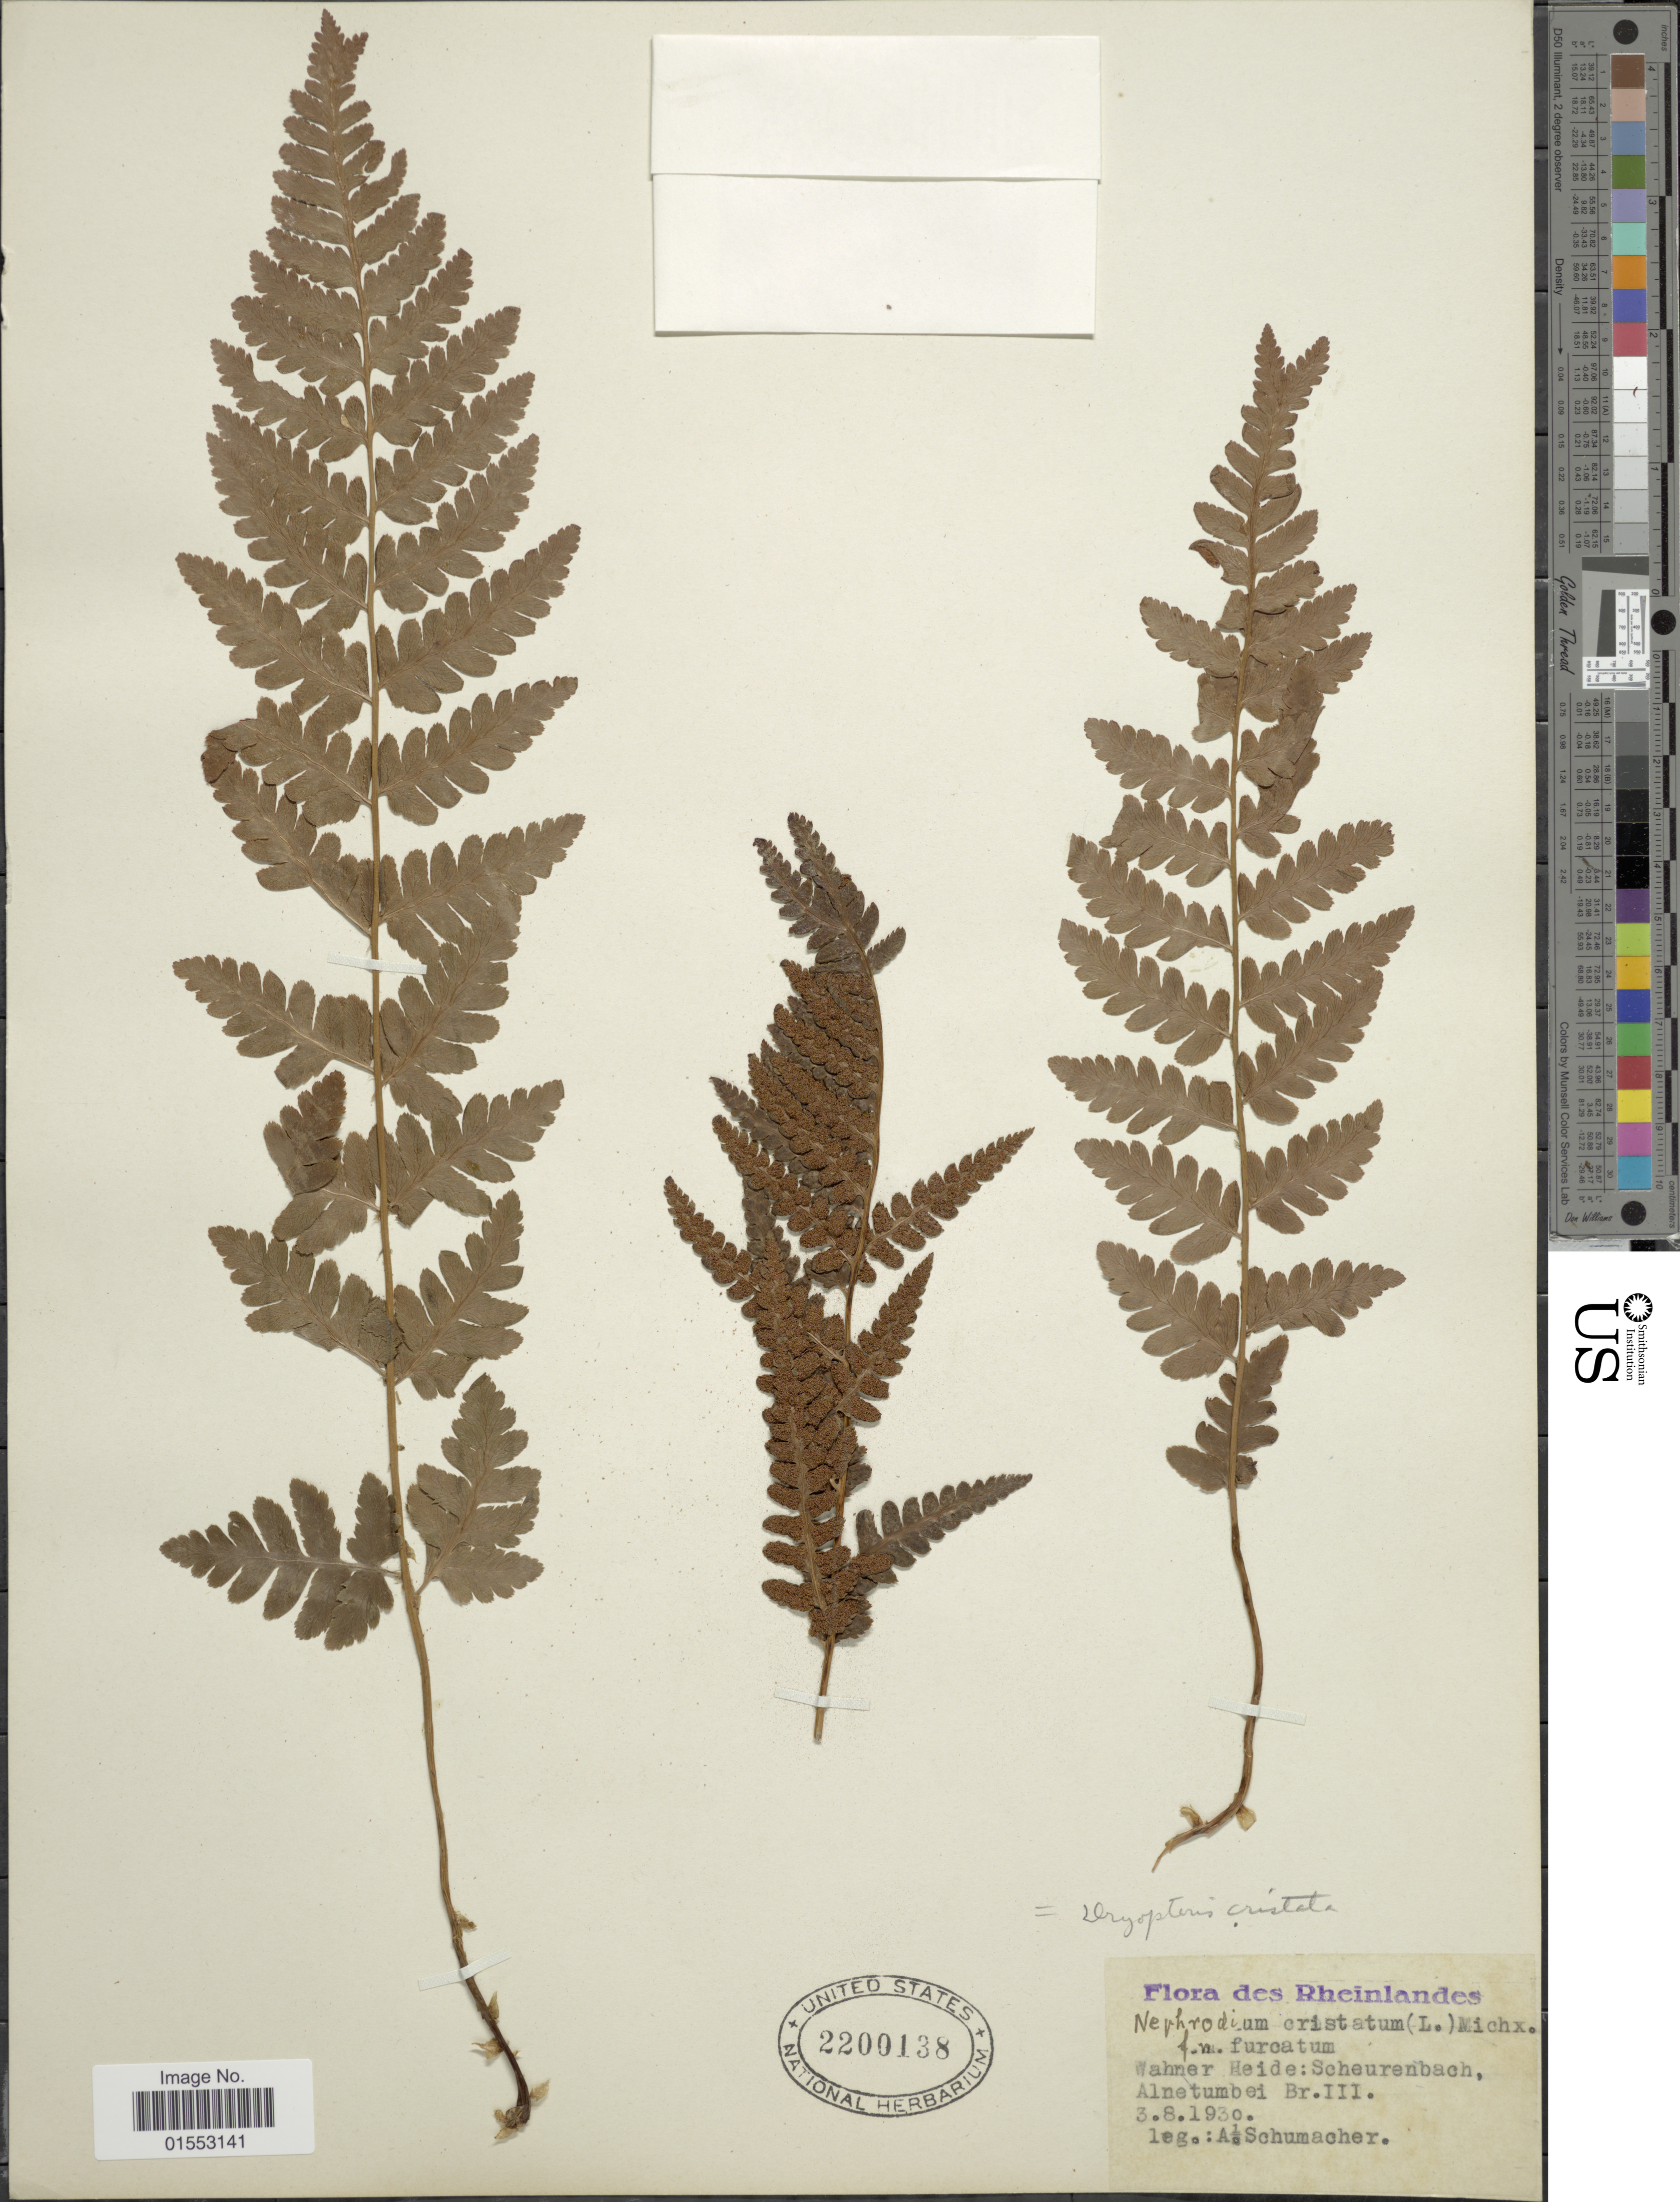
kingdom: Plantae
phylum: Tracheophyta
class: Polypodiopsida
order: Polypodiales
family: Dryopteridaceae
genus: Dryopteris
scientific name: Dryopteris cristata var. spinulosa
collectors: A. Schumacher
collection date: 1930-08-03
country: Germany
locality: Rheinlandes. Wahner Heide: Scheurenbach, Alnetumbei Br.III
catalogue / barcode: US 2200138